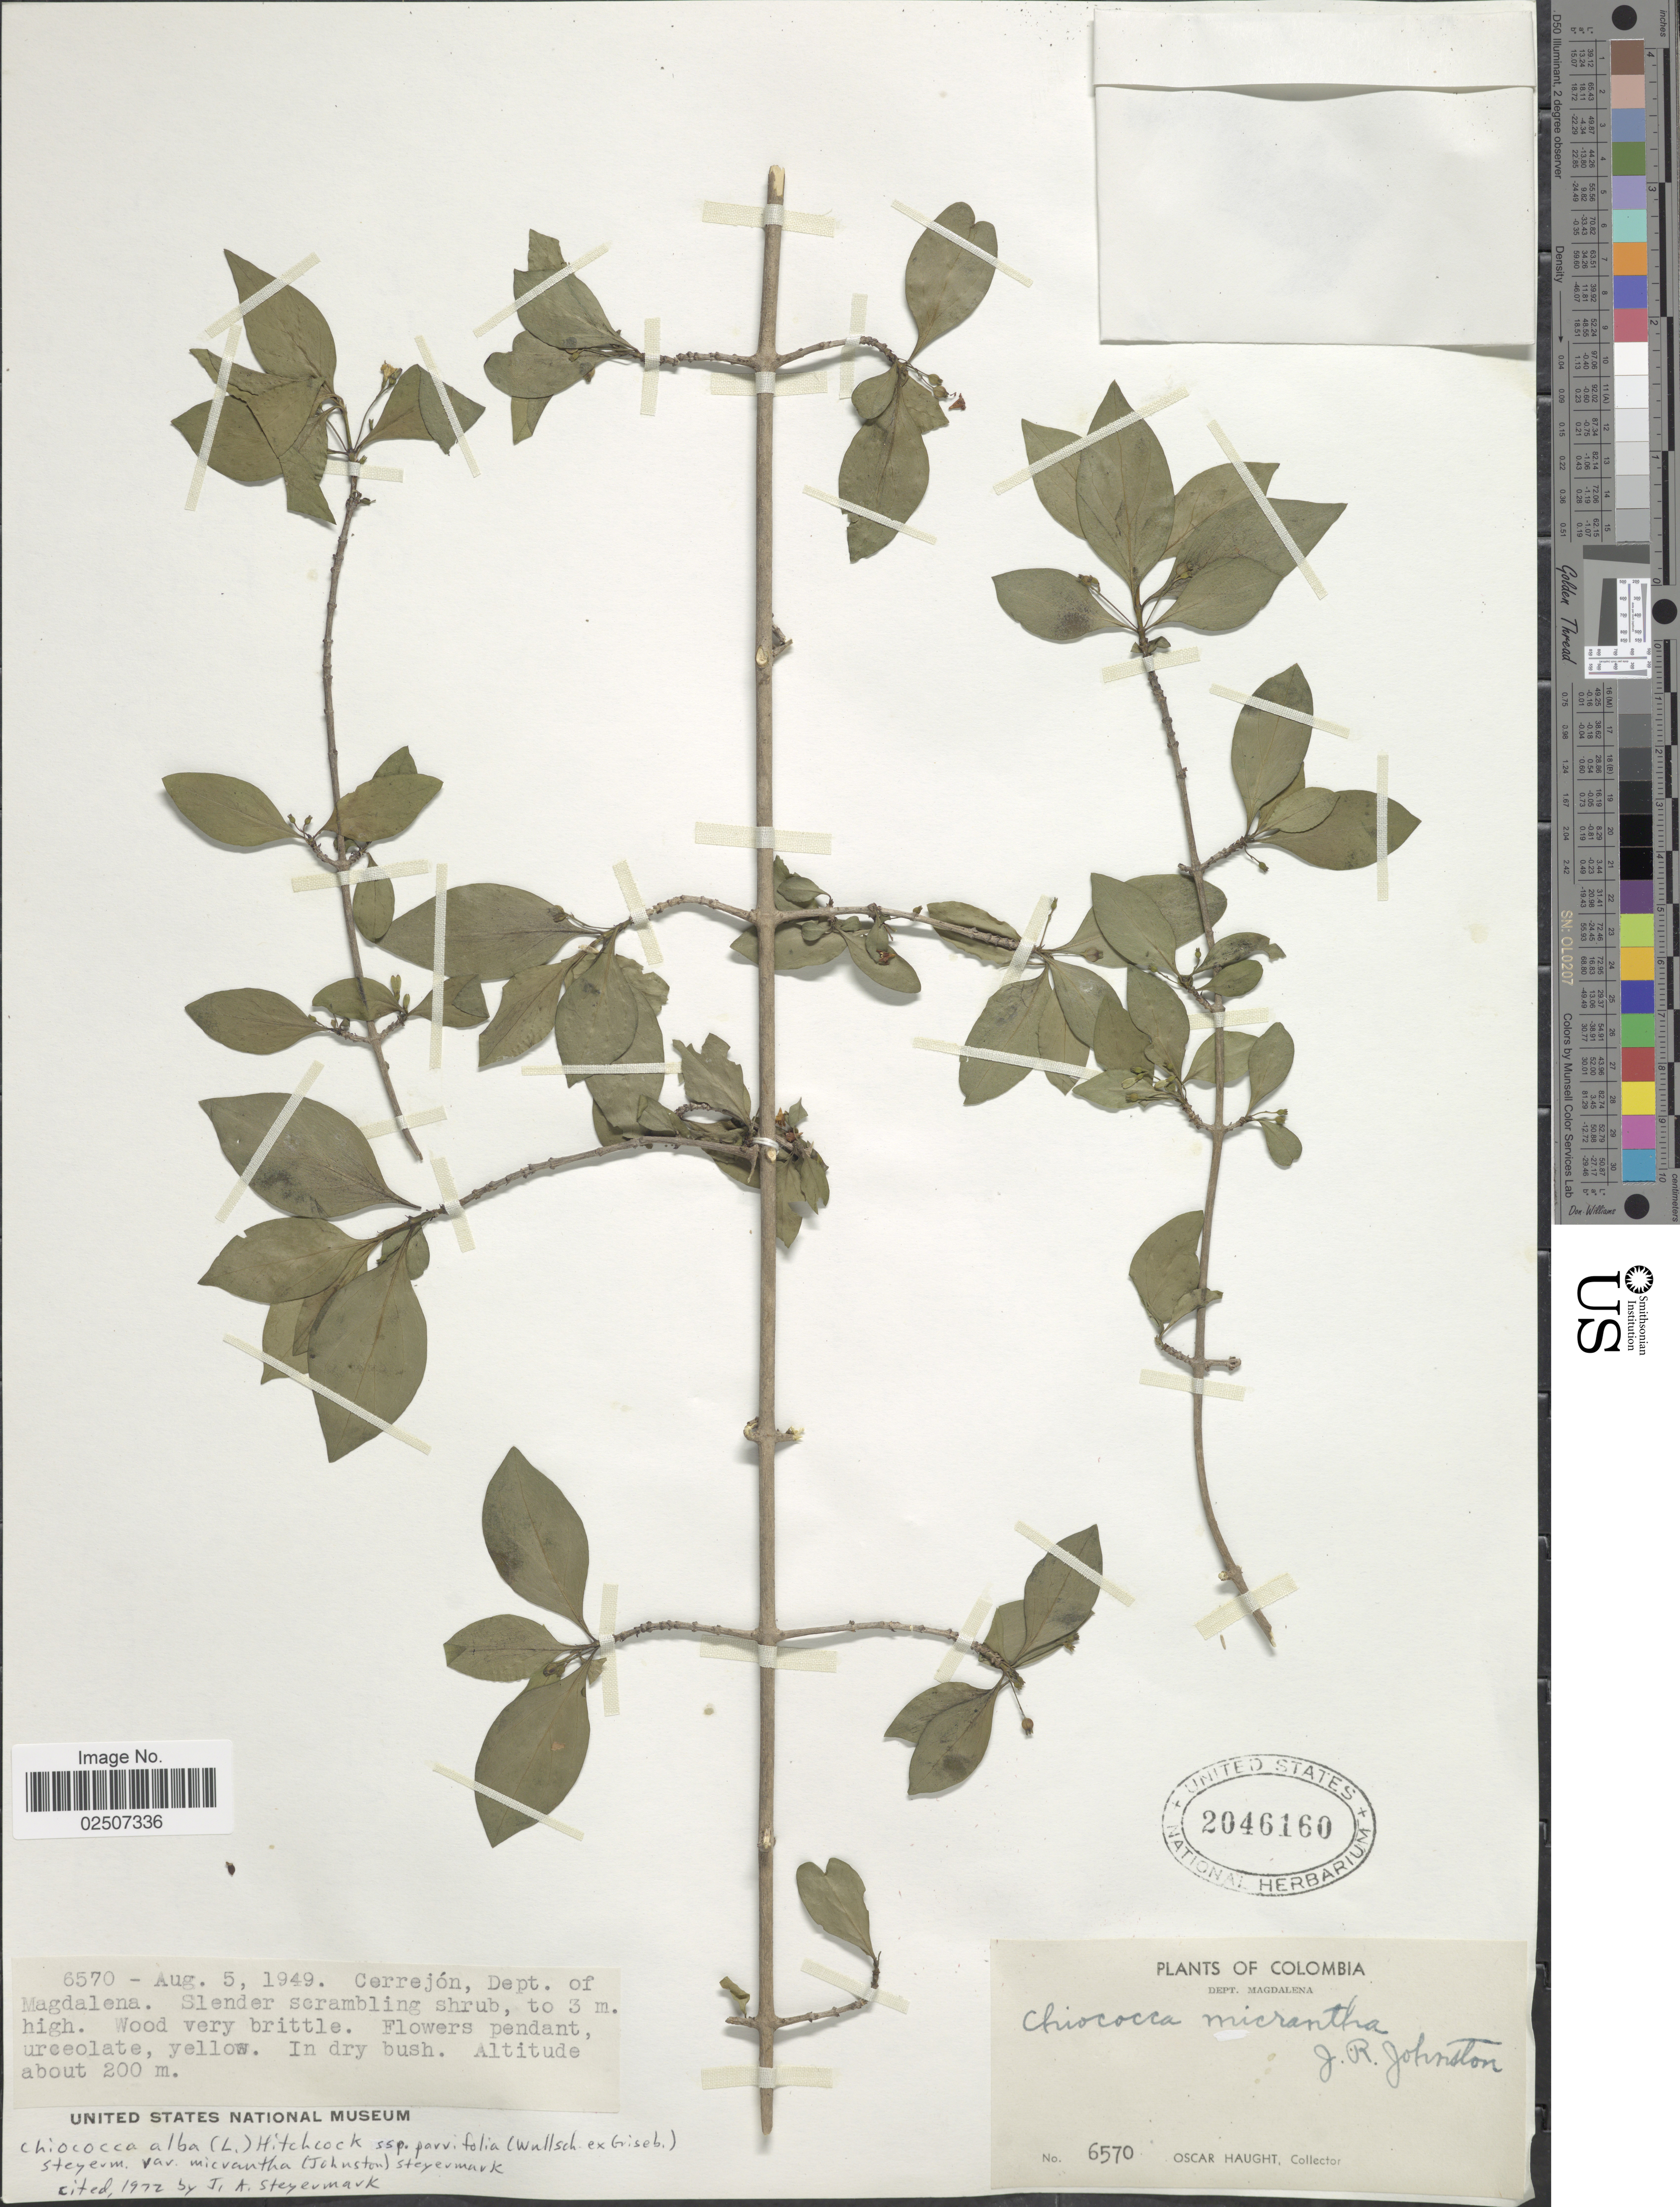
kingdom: Plantae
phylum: Tracheophyta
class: Magnoliopsida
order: Gentianales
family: Rubiaceae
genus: Chiococca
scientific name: Chiococca alba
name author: (L.) Hitchc.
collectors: O. L. Haught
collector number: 6570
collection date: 1949-08-05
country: Colombia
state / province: Magdalena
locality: Cerrejon, Dept. of Magdalena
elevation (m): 200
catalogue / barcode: US 2046160